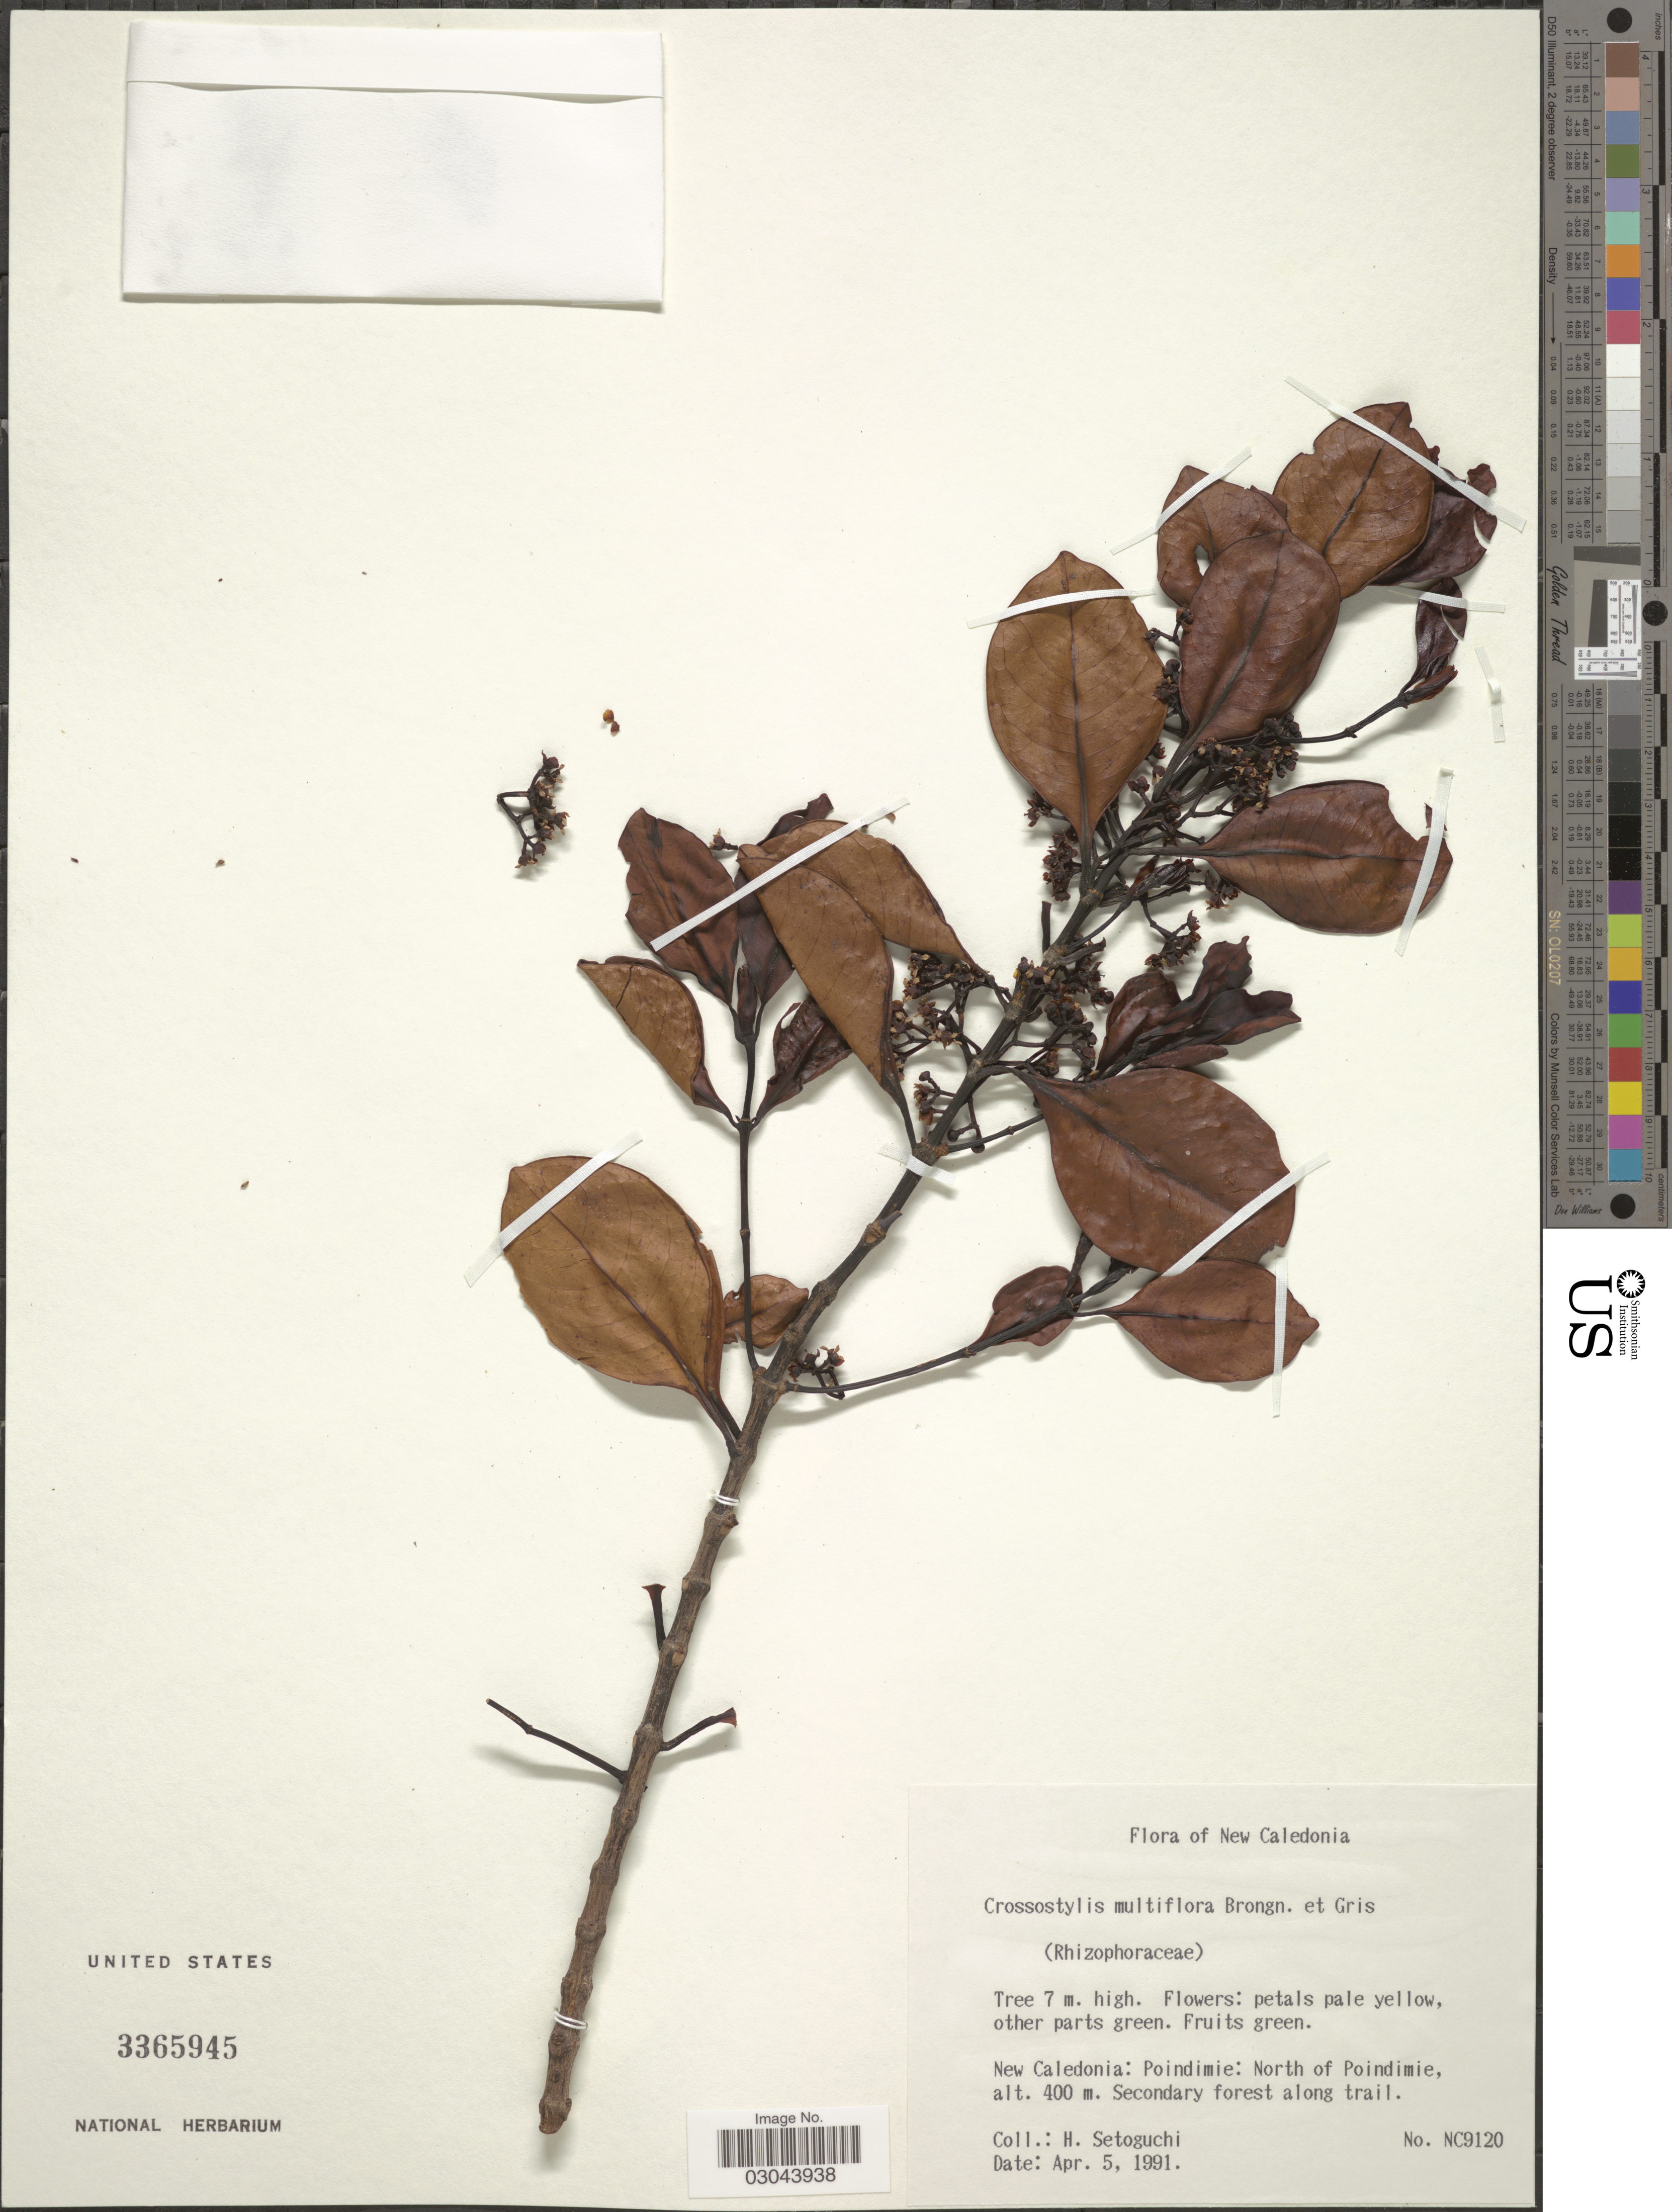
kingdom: Plantae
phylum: Tracheophyta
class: Magnoliopsida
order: Malpighiales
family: Rhizophoraceae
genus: Crossostylis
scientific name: Crossostylis multiflora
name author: Brongn. & Gris ex Pancher & Sebert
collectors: H. Setoguchi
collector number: NC9120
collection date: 1991-04-05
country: New Caledonia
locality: Poindimie: North of Poindimie. Secondary forest along the trail.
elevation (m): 400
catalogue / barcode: US 3365945